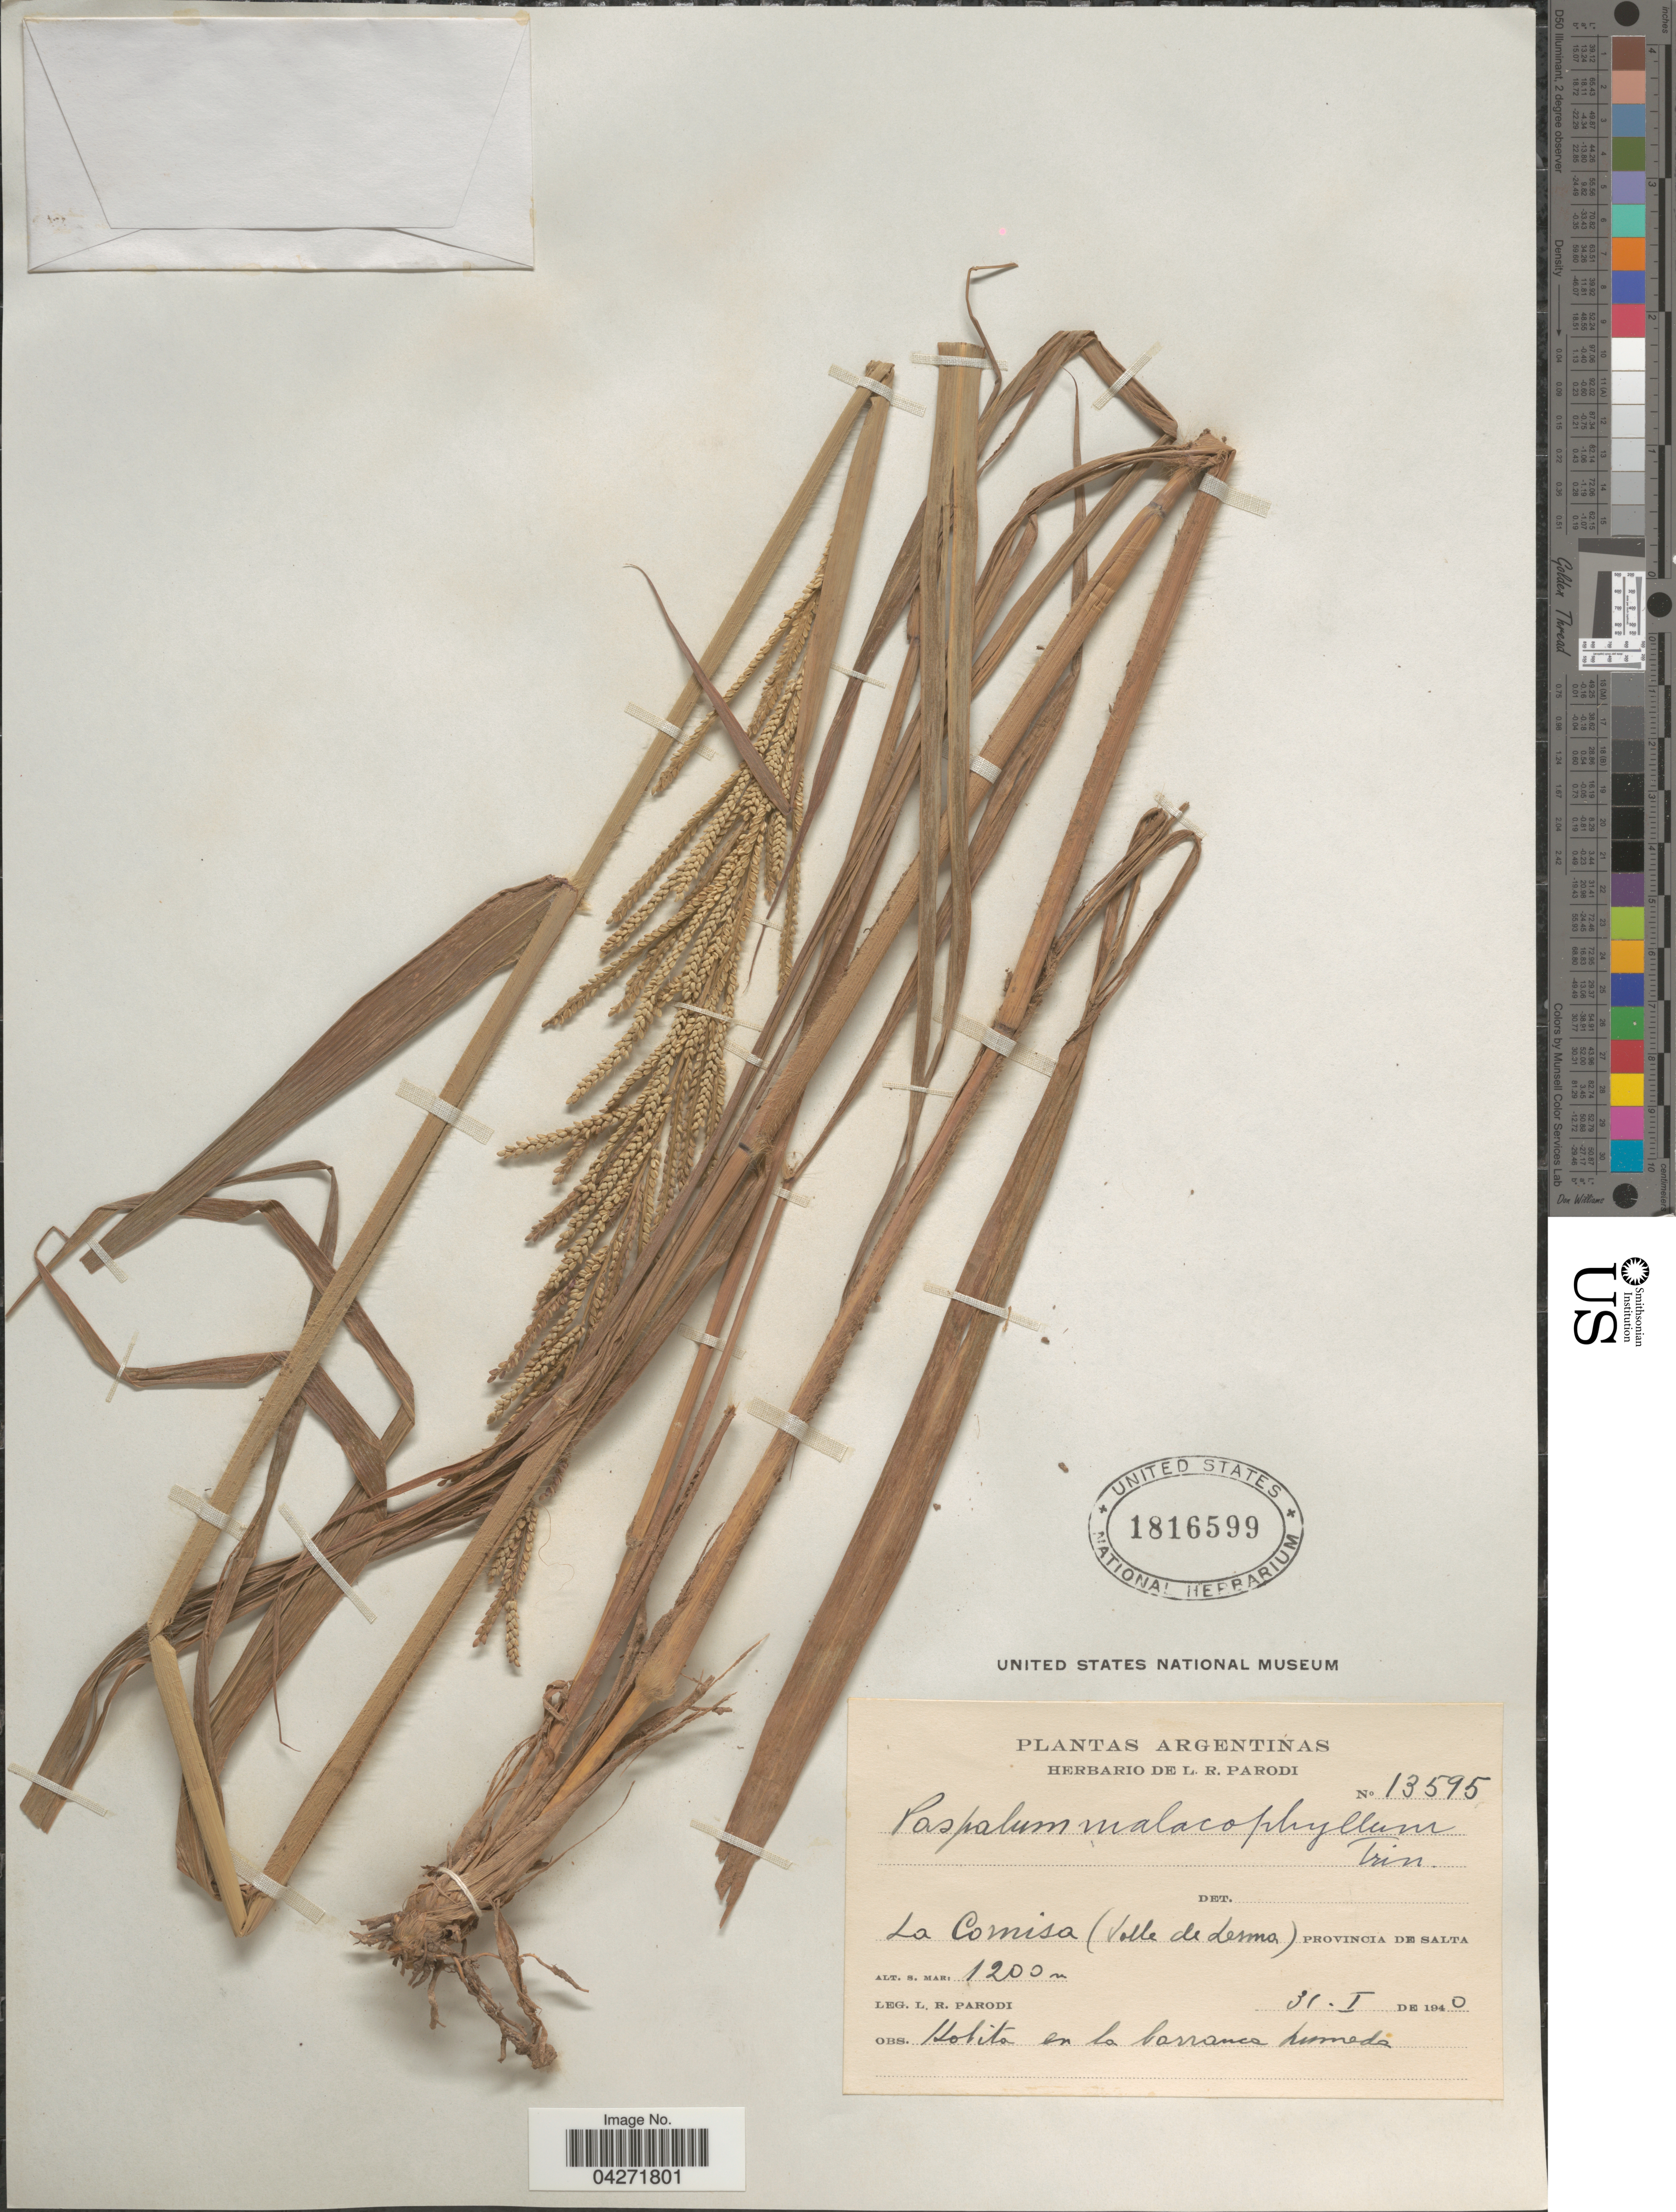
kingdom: Plantae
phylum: Tracheophyta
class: Liliopsida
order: Poales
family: Poaceae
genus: Paspalum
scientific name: Paspalum malacophyllum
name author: Trin.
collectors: L. R. Parodi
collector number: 13595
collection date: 1940-01-31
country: Argentina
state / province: Salta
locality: La Comisa (Valle de Lesma).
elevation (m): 1200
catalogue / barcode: US 1816599